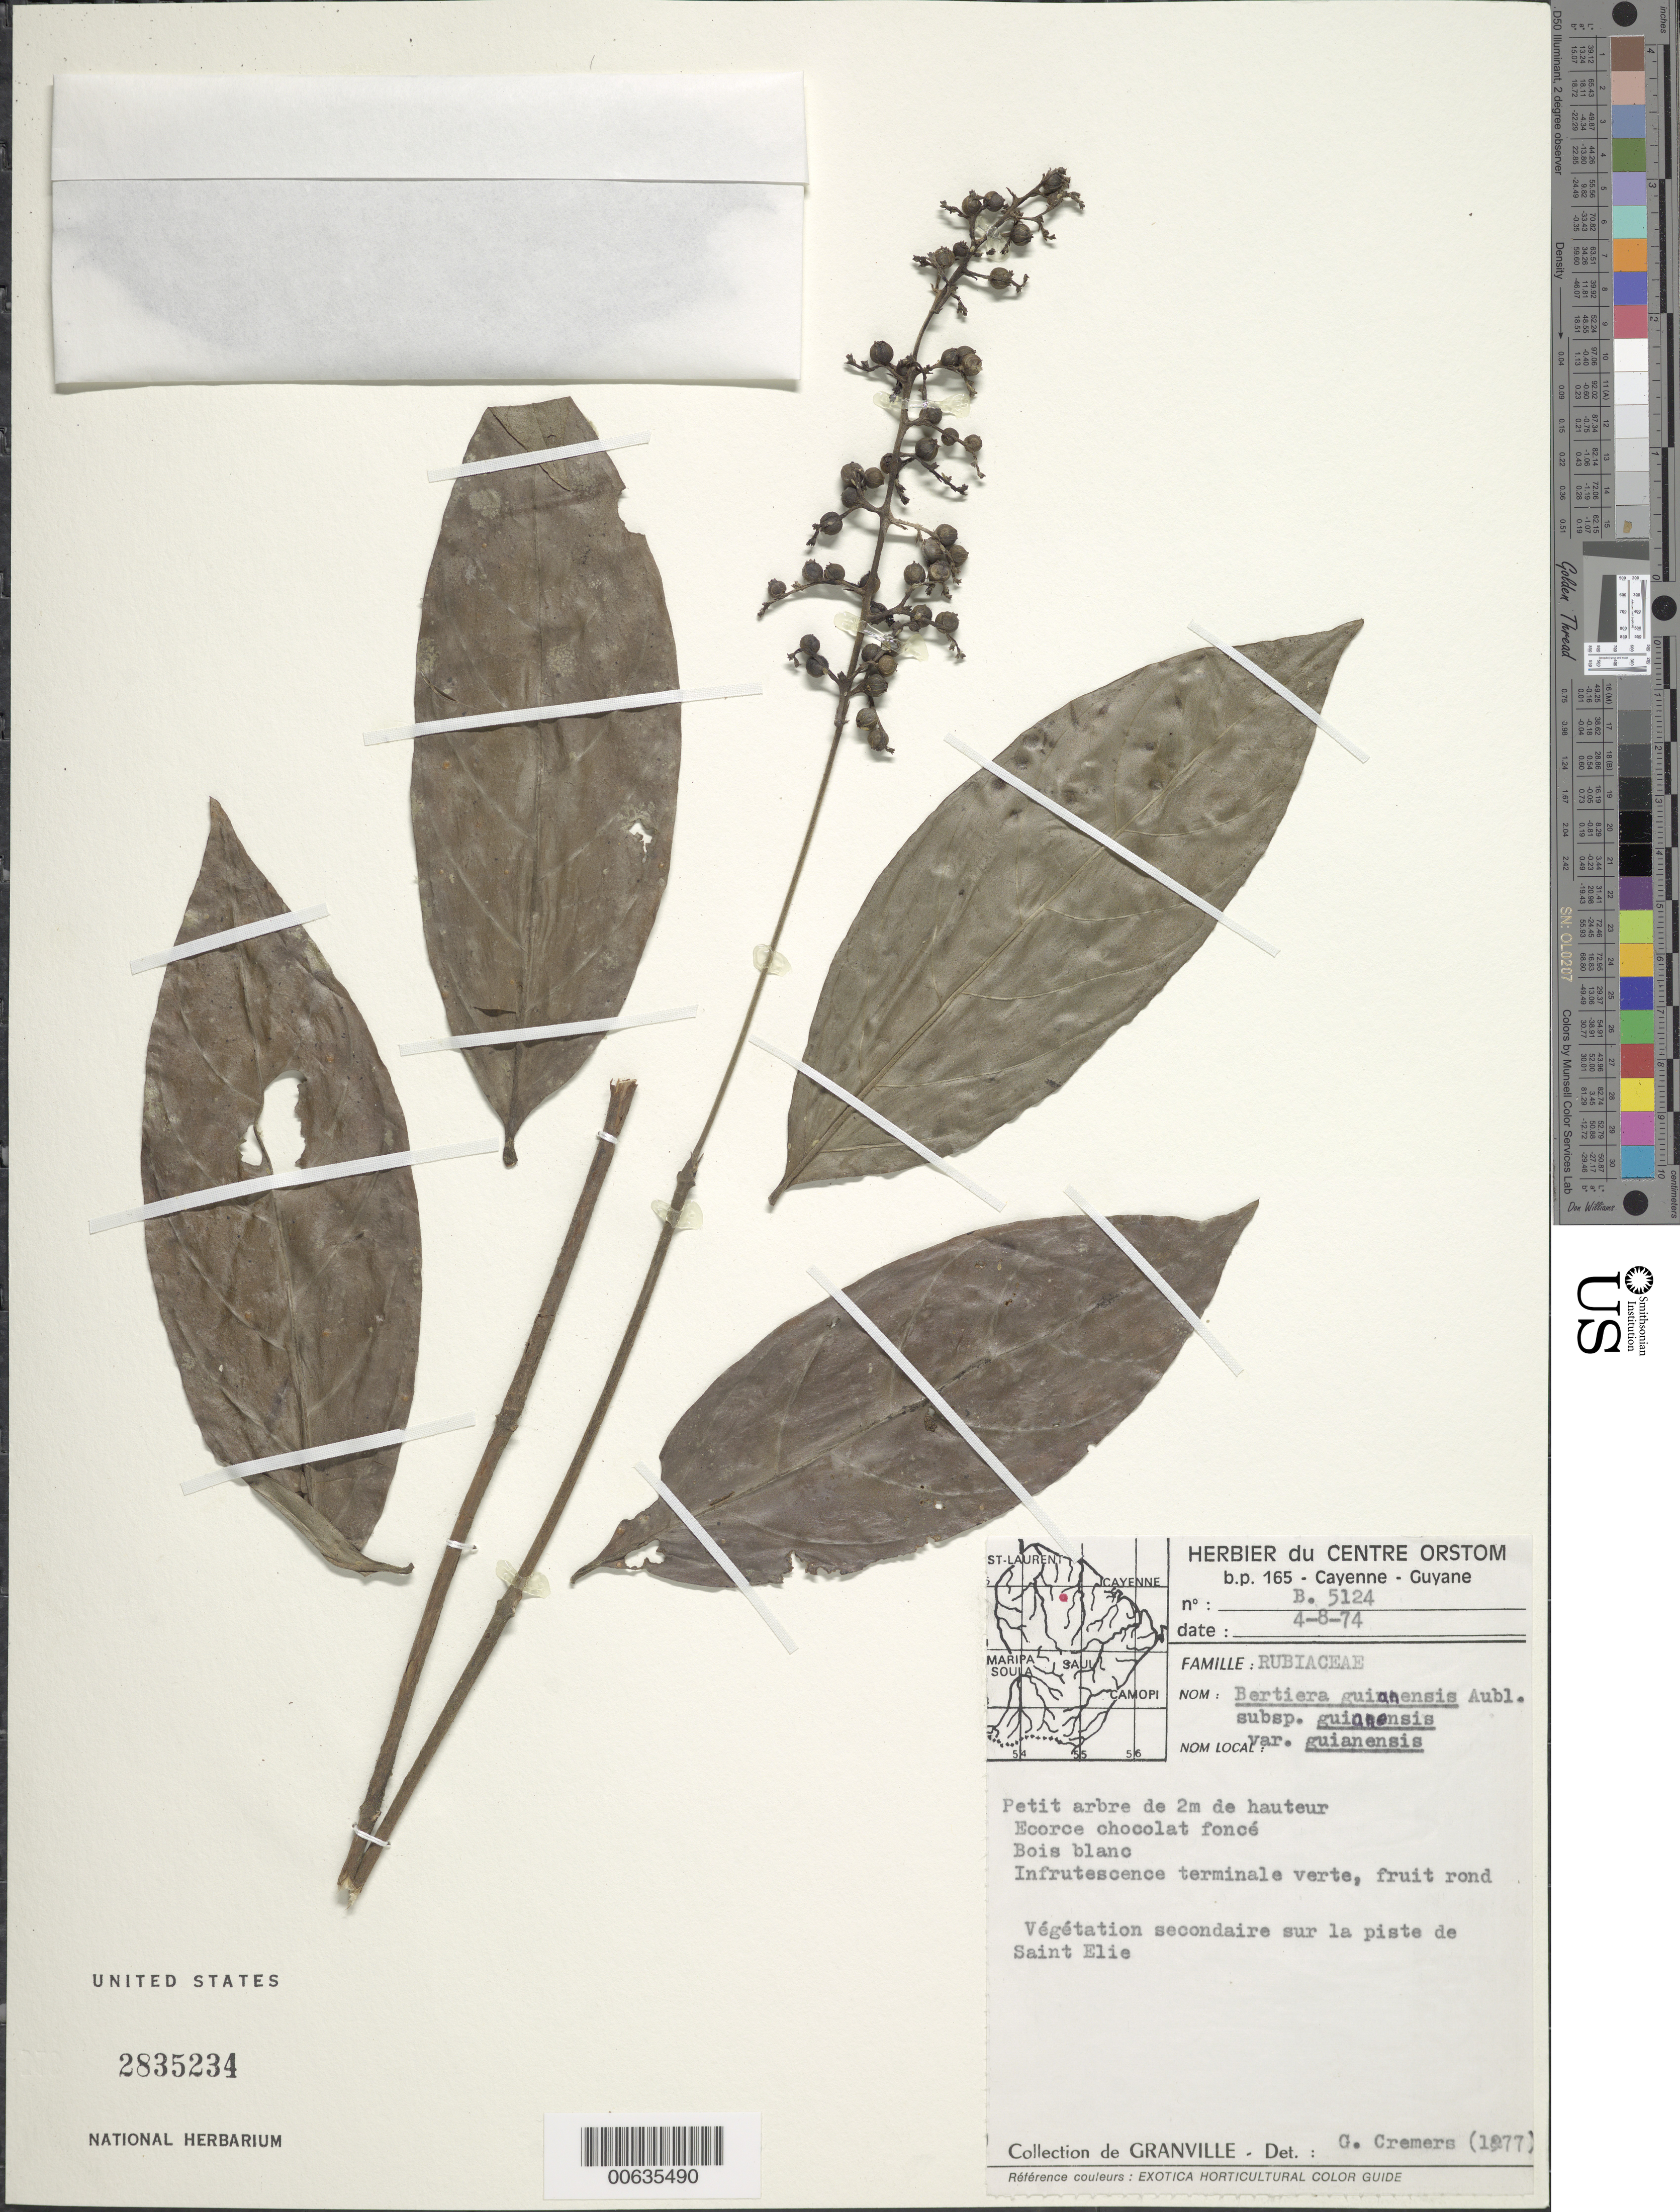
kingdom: Plantae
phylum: Tracheophyta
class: Magnoliopsida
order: Gentianales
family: Rubiaceae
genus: Bertiera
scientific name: Bertiera guianensis var. guianensis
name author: Aubl.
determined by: Cremers, Georges A.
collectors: J.-J. de Granville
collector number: B 5124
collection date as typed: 4-Aug-74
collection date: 1974-08-04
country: French Guiana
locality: Saint-Élie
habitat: Vegetation secondaire sur la piste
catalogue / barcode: US 2835234